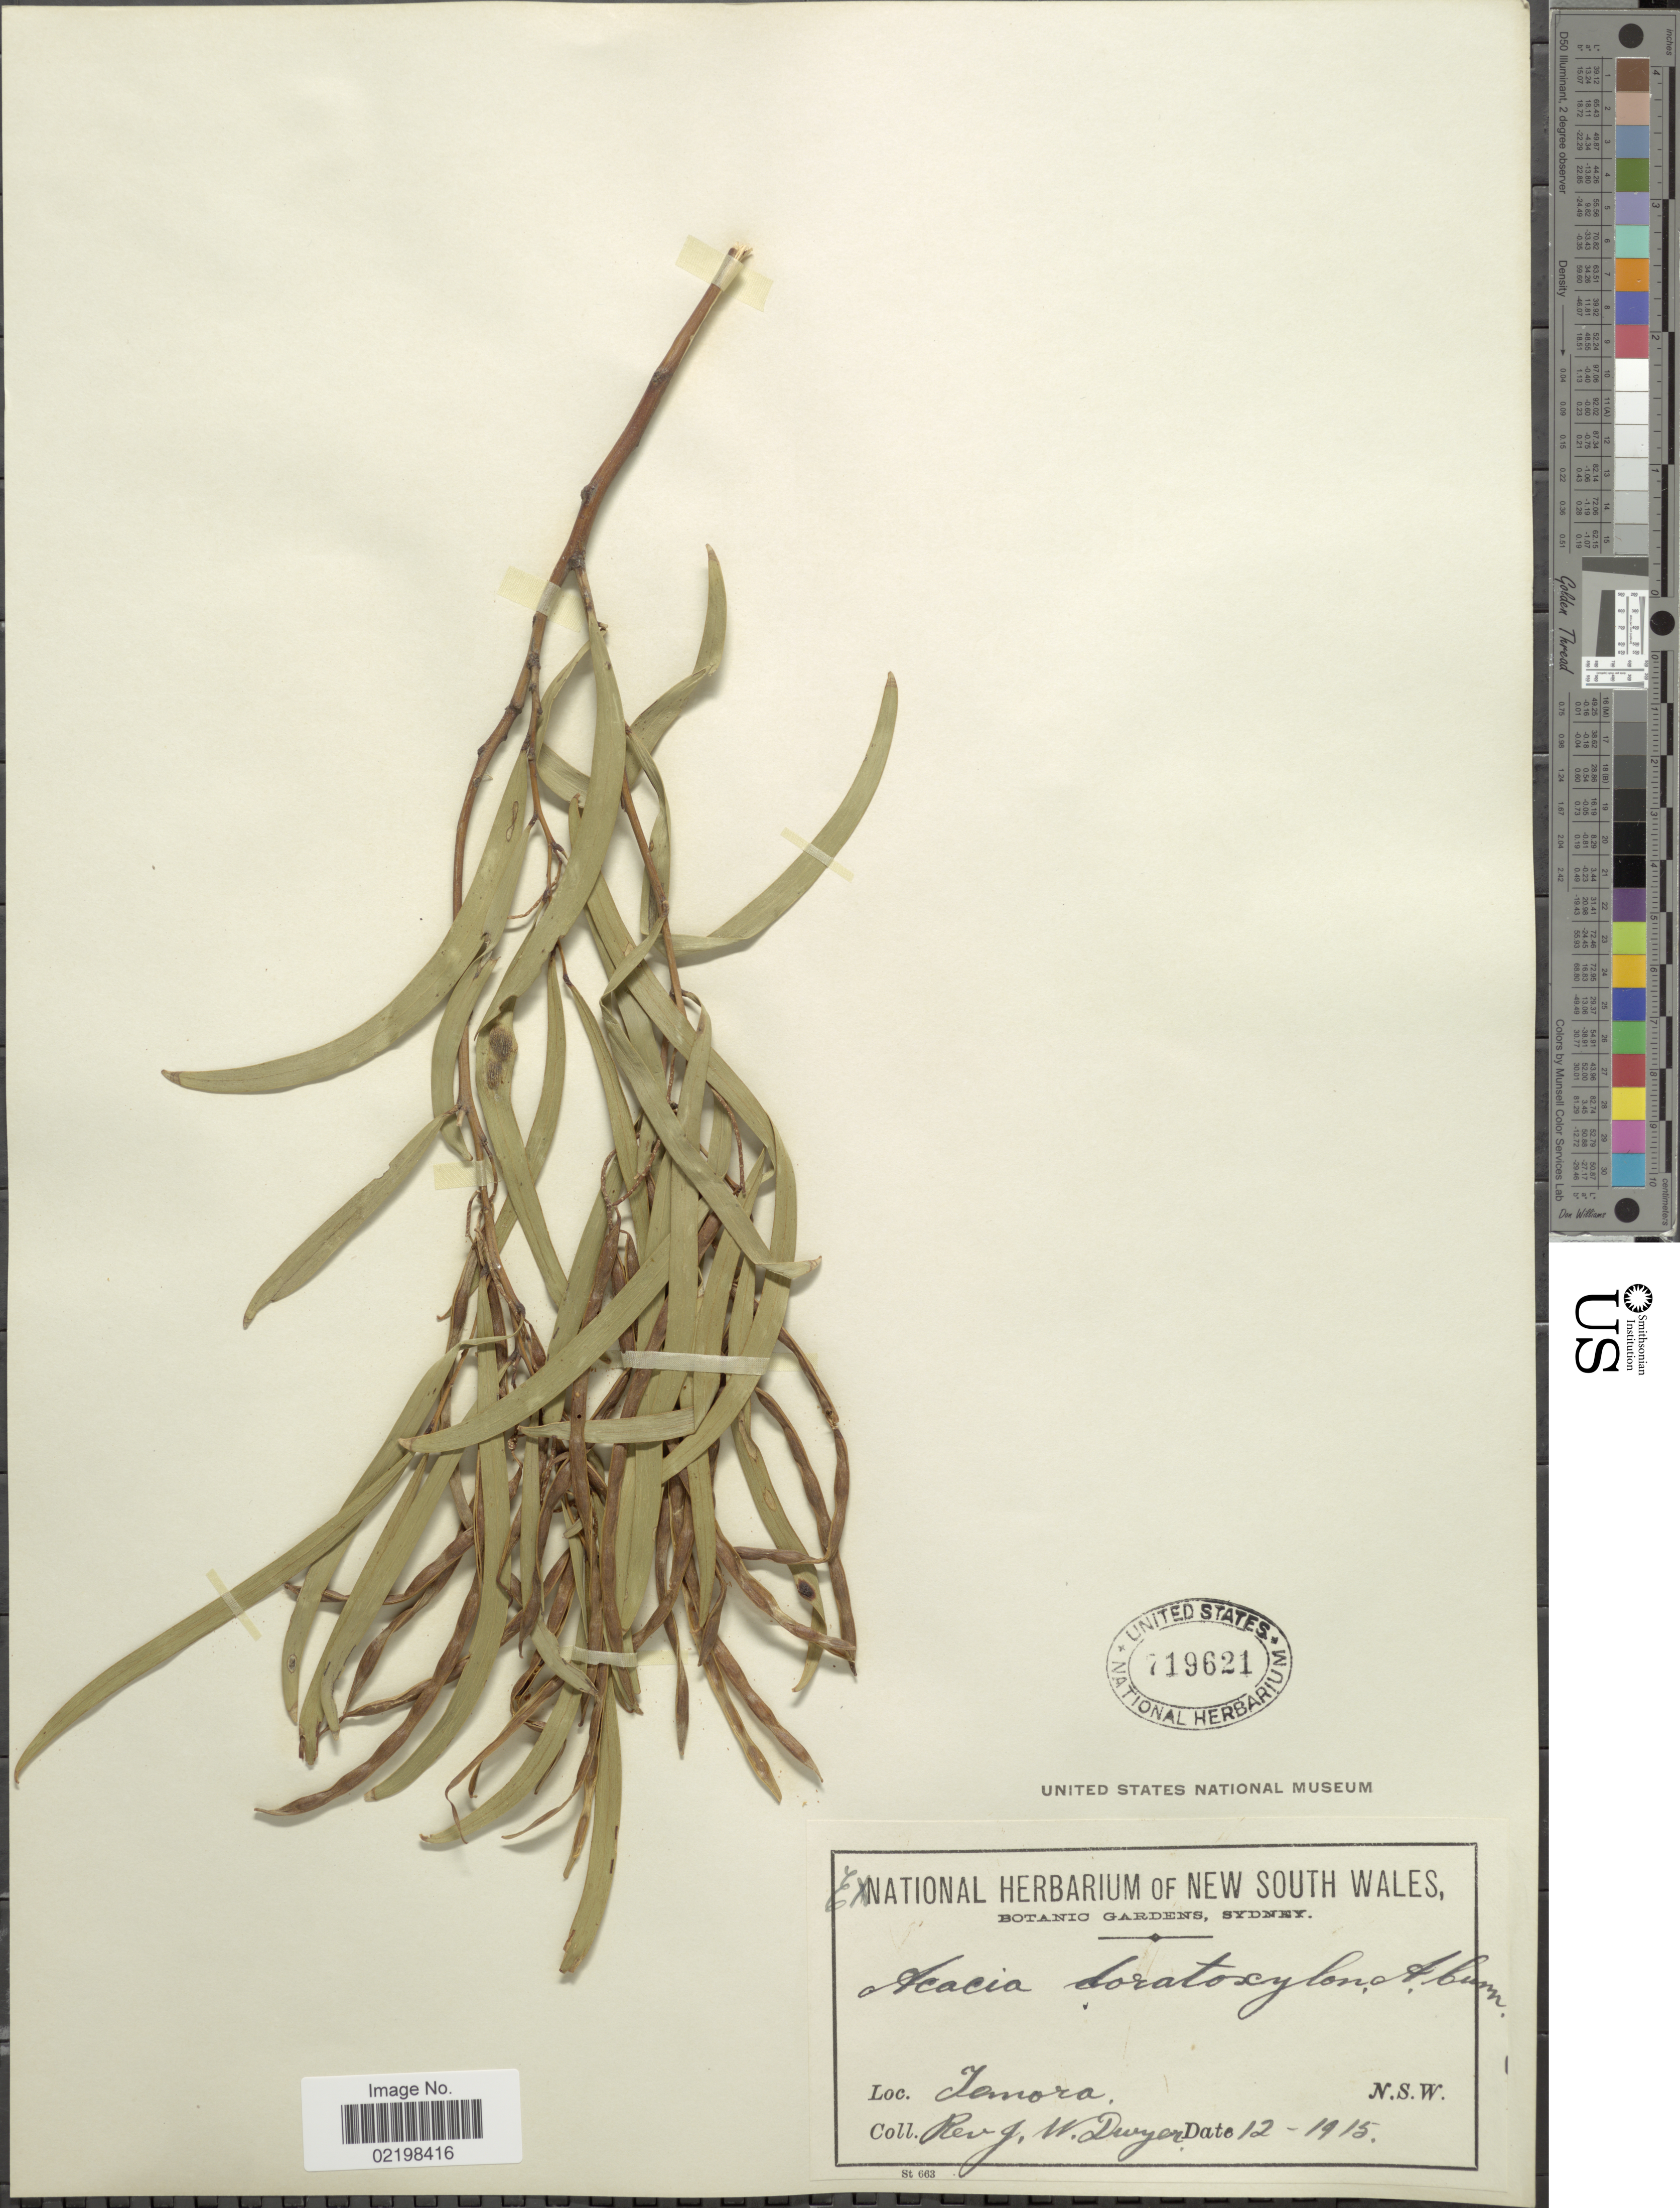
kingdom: Plantae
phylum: Tracheophyta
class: Magnoliopsida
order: Fabales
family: Fabaceae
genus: Acacia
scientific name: Acacia doratoxylon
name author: Meisn.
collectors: J. Dwyer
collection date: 1915-12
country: Australia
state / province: New South Wales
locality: Temora. N.S.W.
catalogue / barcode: US 719621